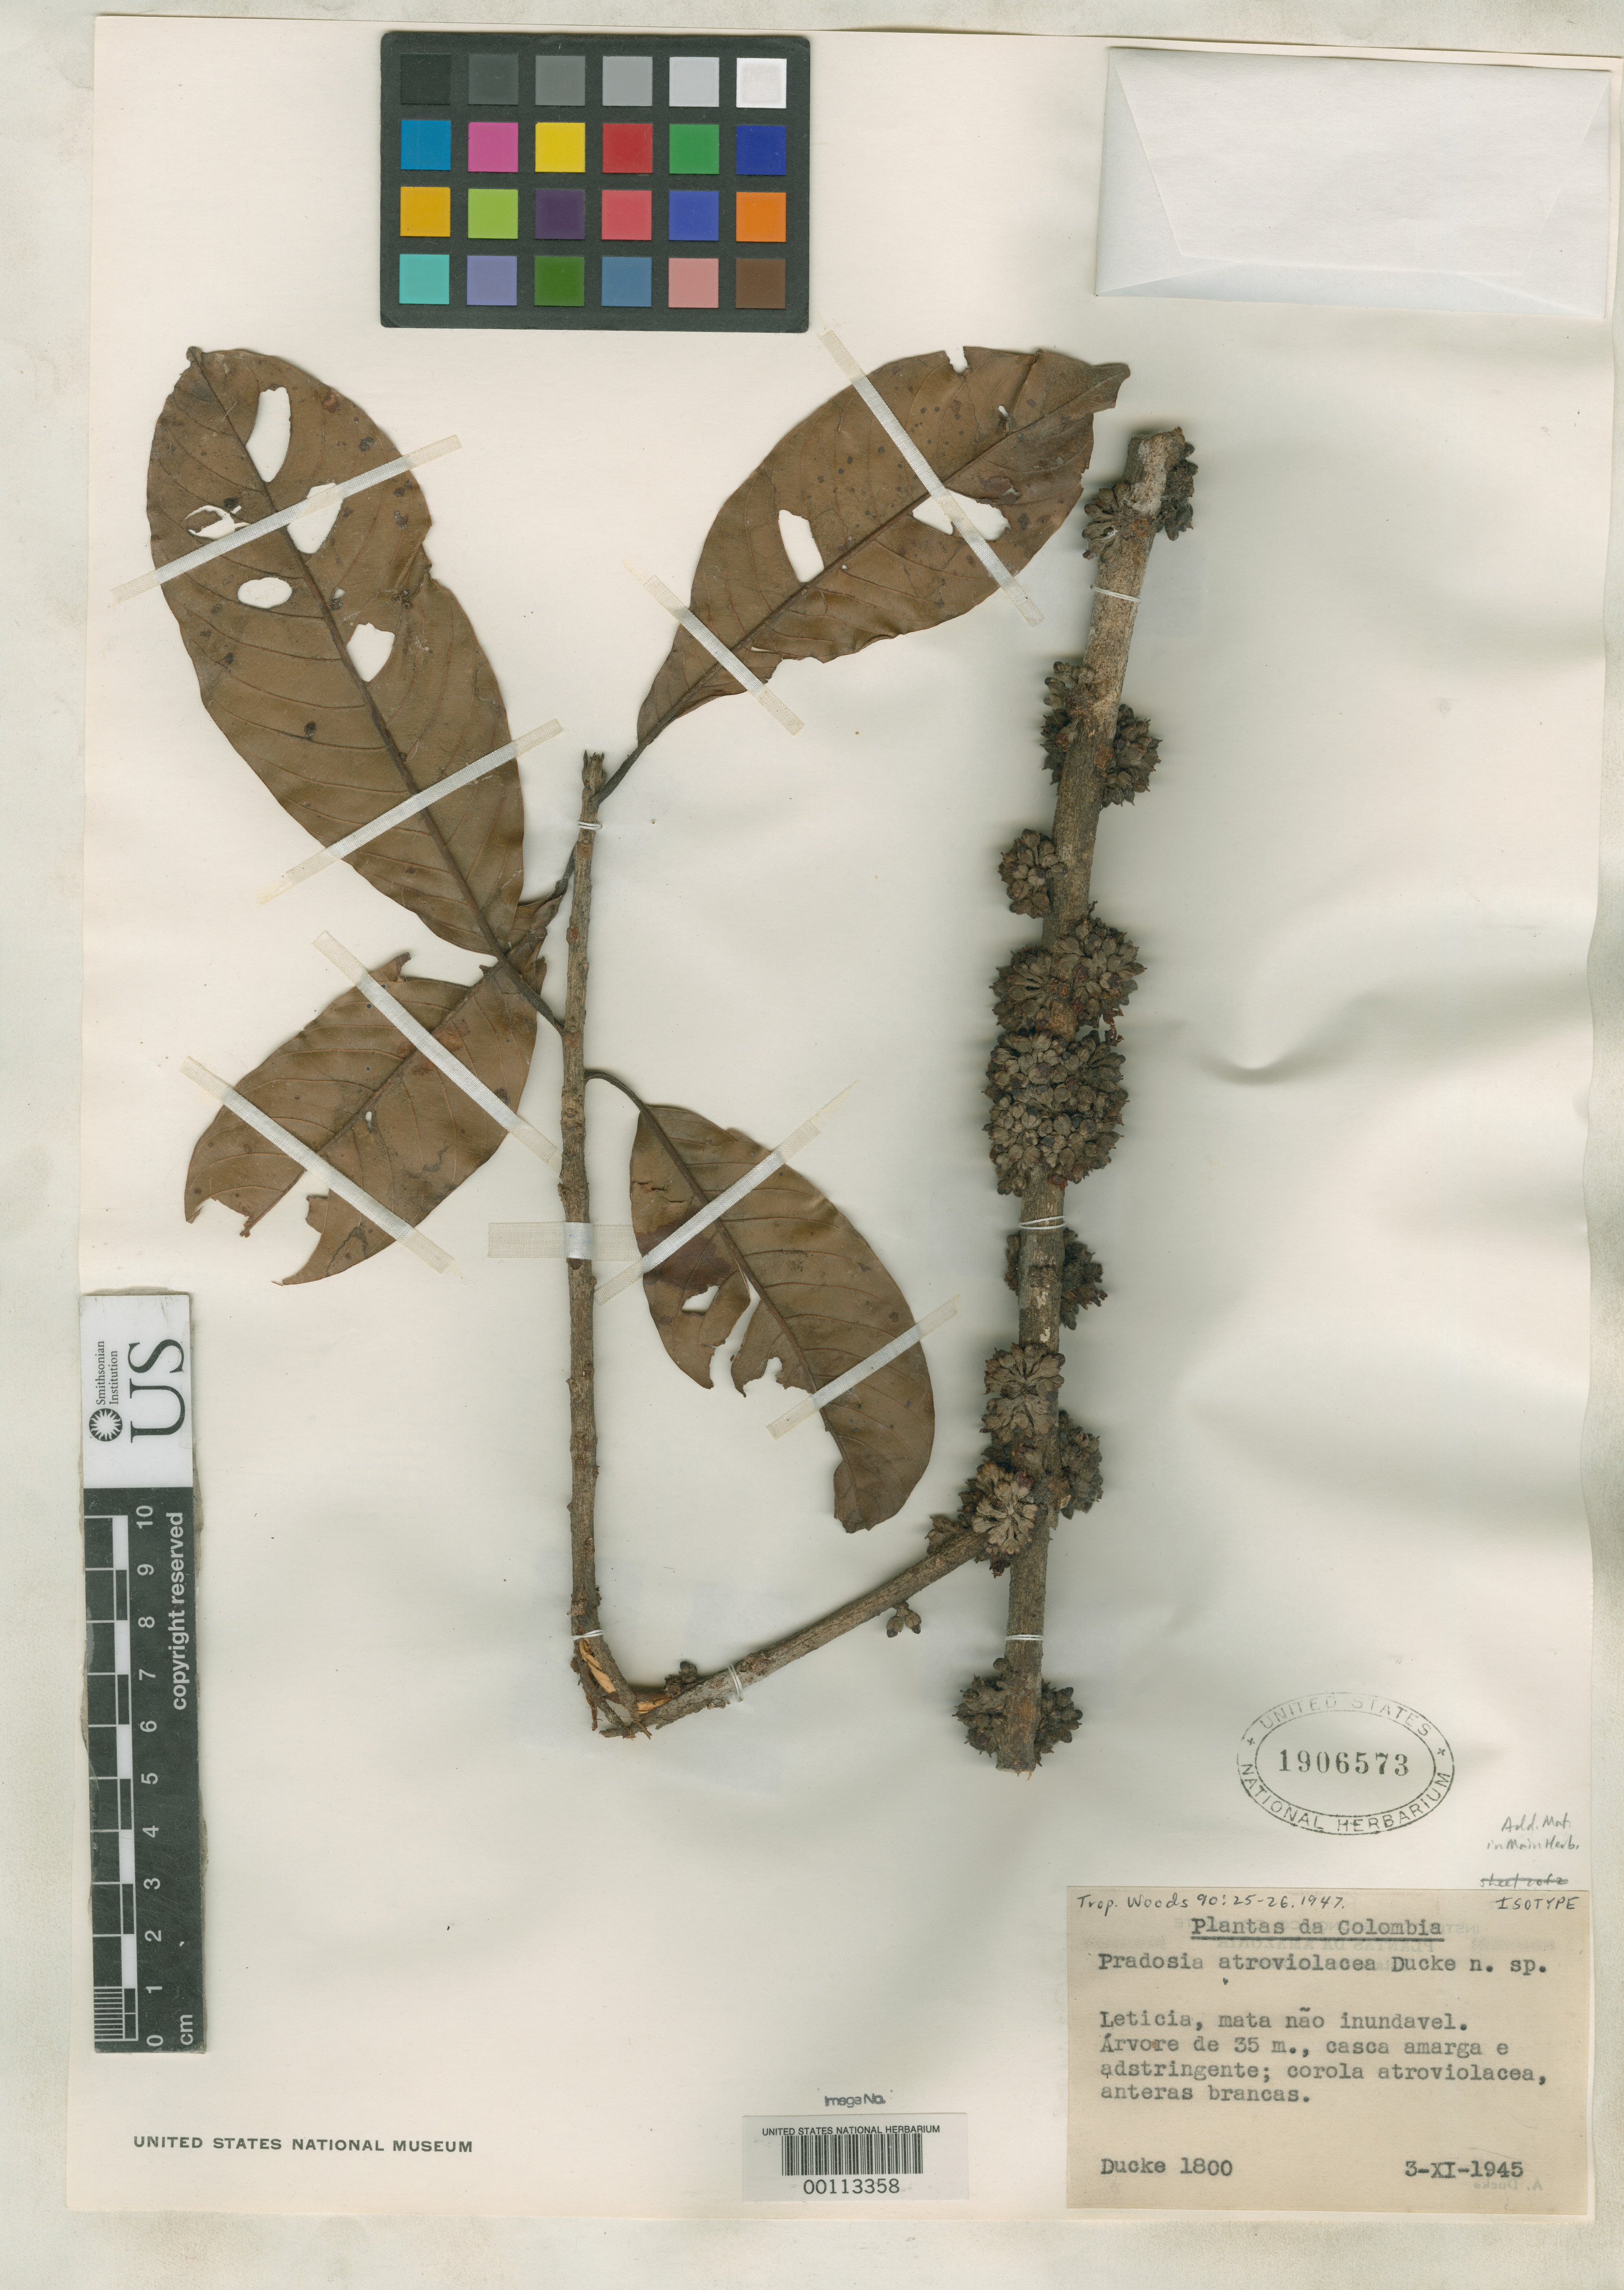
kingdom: Plantae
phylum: Tracheophyta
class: Magnoliopsida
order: Ericales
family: Sapotaceae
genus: Pradosia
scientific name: Pradosia atroviolacea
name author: Ducke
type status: Isotype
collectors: A. Ducke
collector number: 1800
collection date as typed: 03 Nov 1945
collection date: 1945-11-03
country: Colombia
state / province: Amazônas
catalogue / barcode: US 1906573